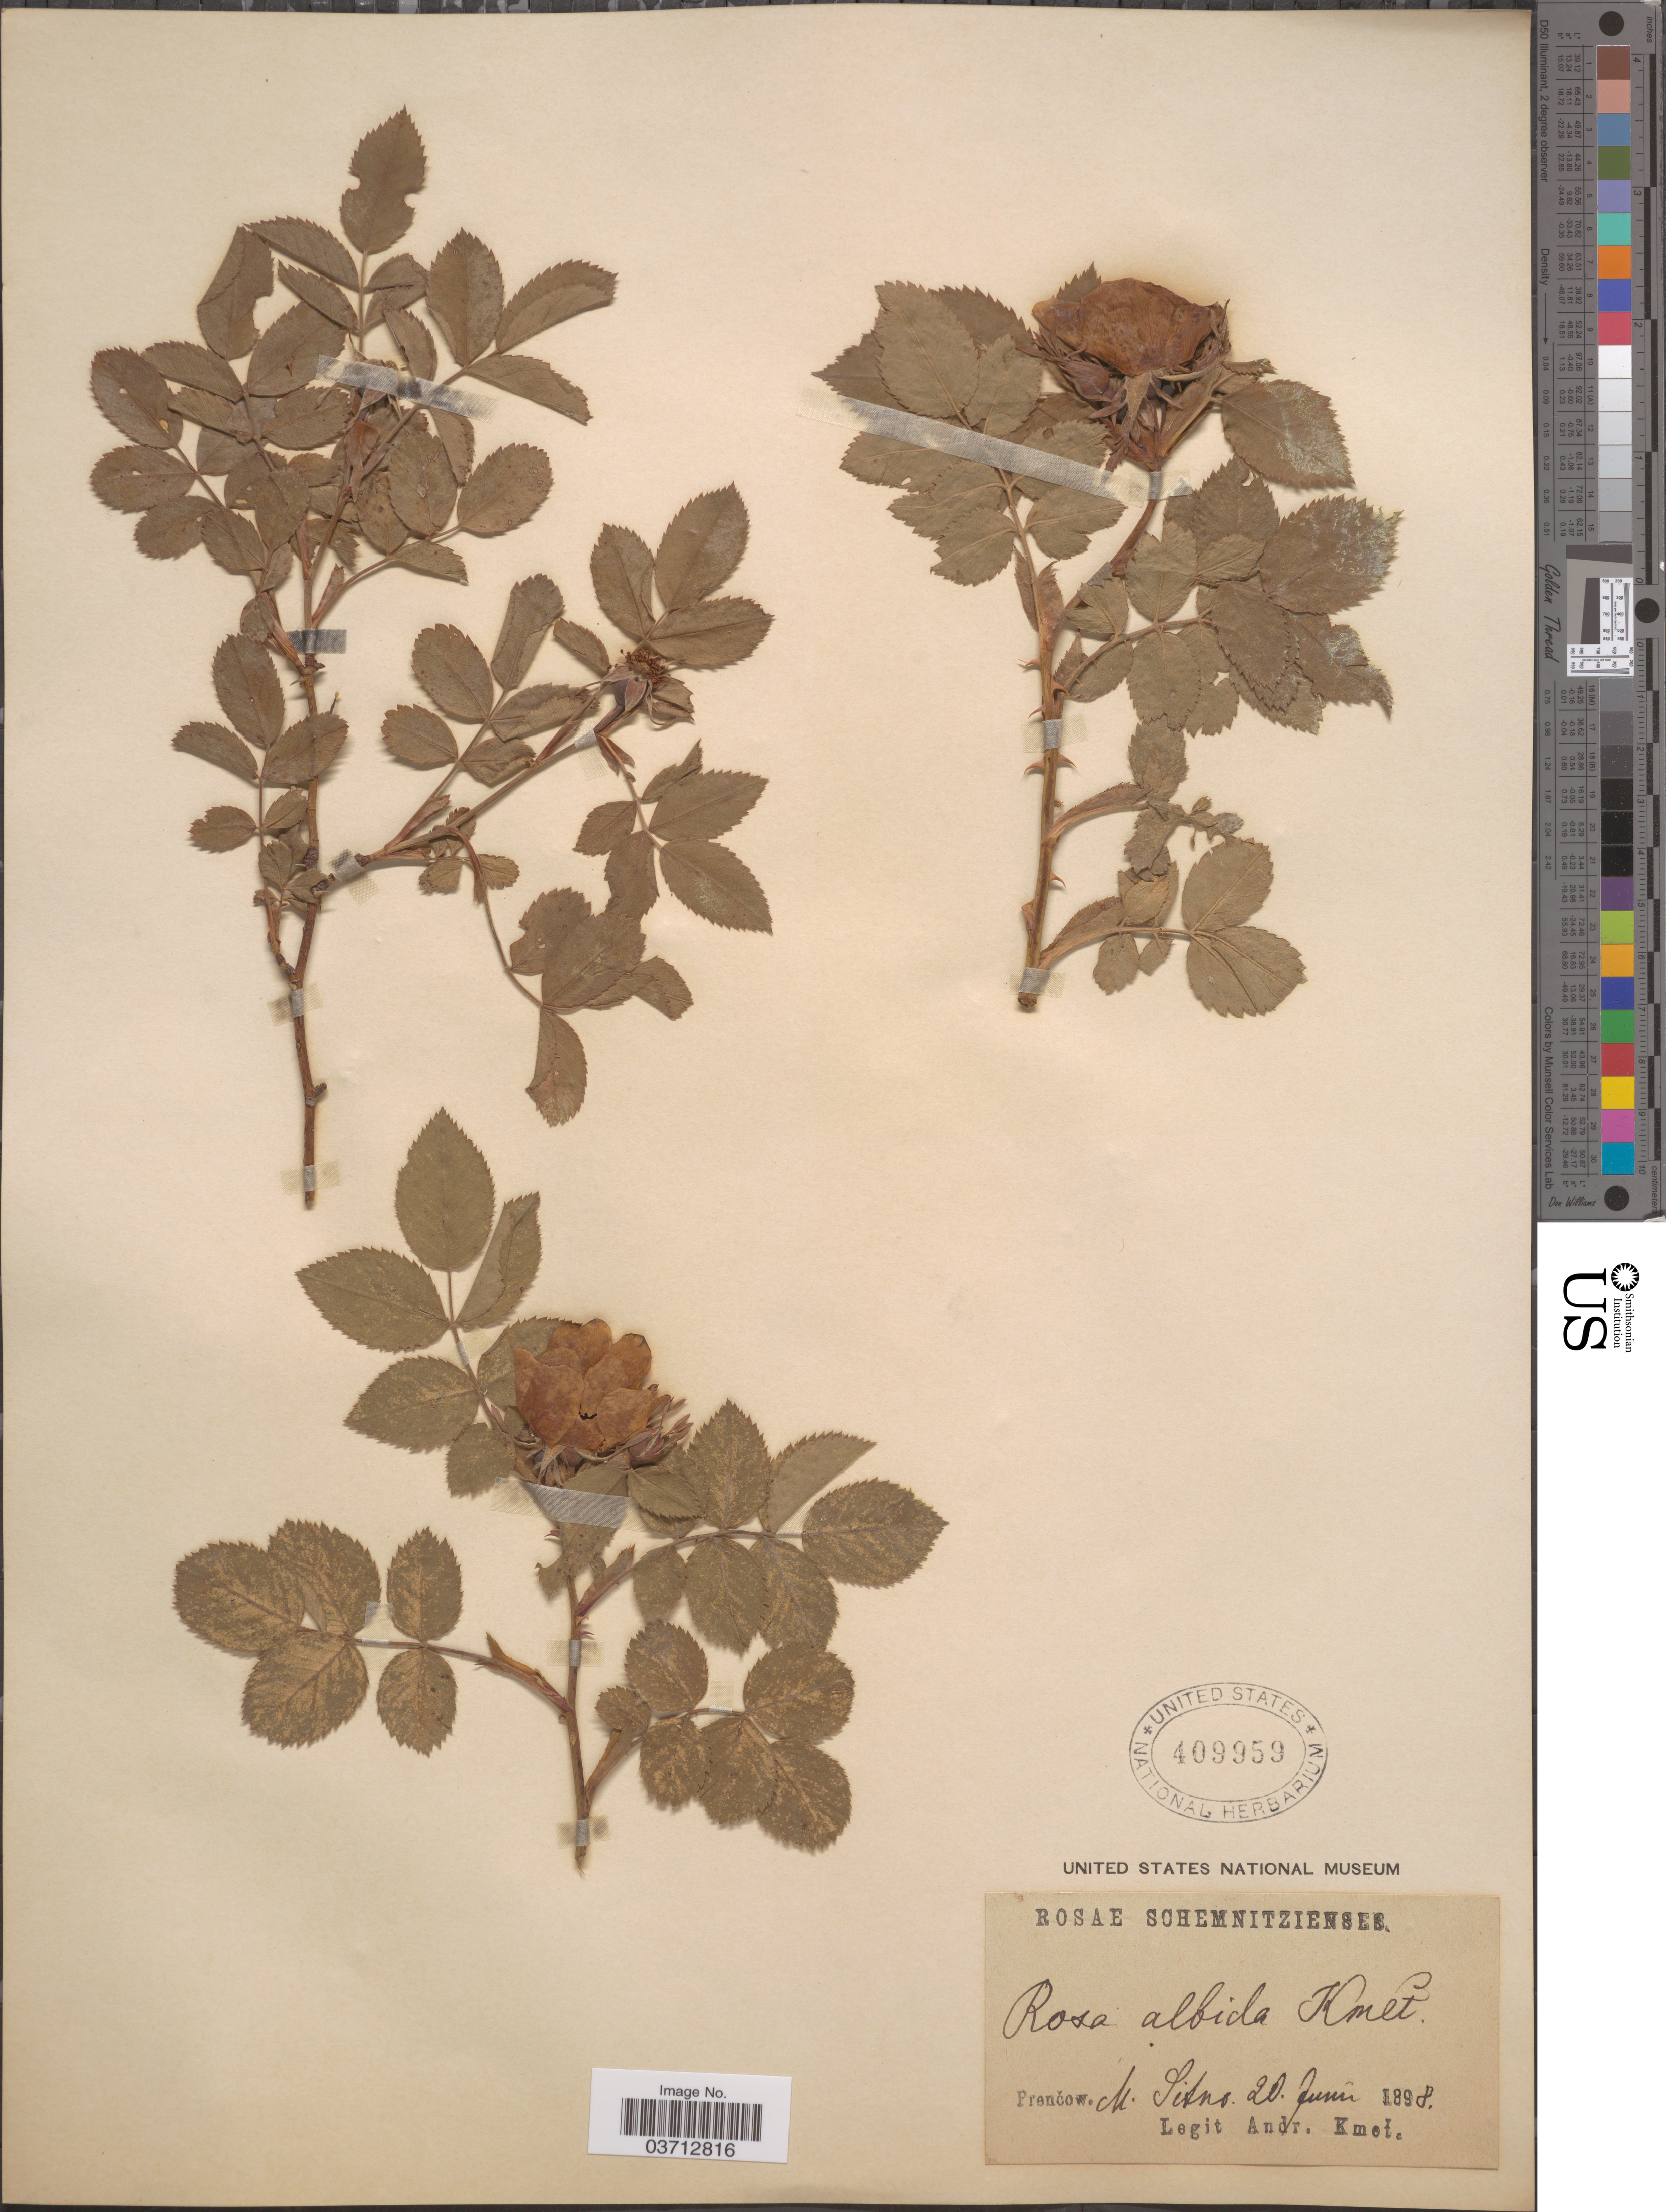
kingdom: Plantae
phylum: Tracheophyta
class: Magnoliopsida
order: Rosales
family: Rosaceae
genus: Rosa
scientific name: Rosa albida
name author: Kmet ex Heinr. Braun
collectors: A. Kmet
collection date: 1898-06-20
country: Slovakia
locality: Schemnitzienses. Prenčow. M. Sitno.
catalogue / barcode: US 409959